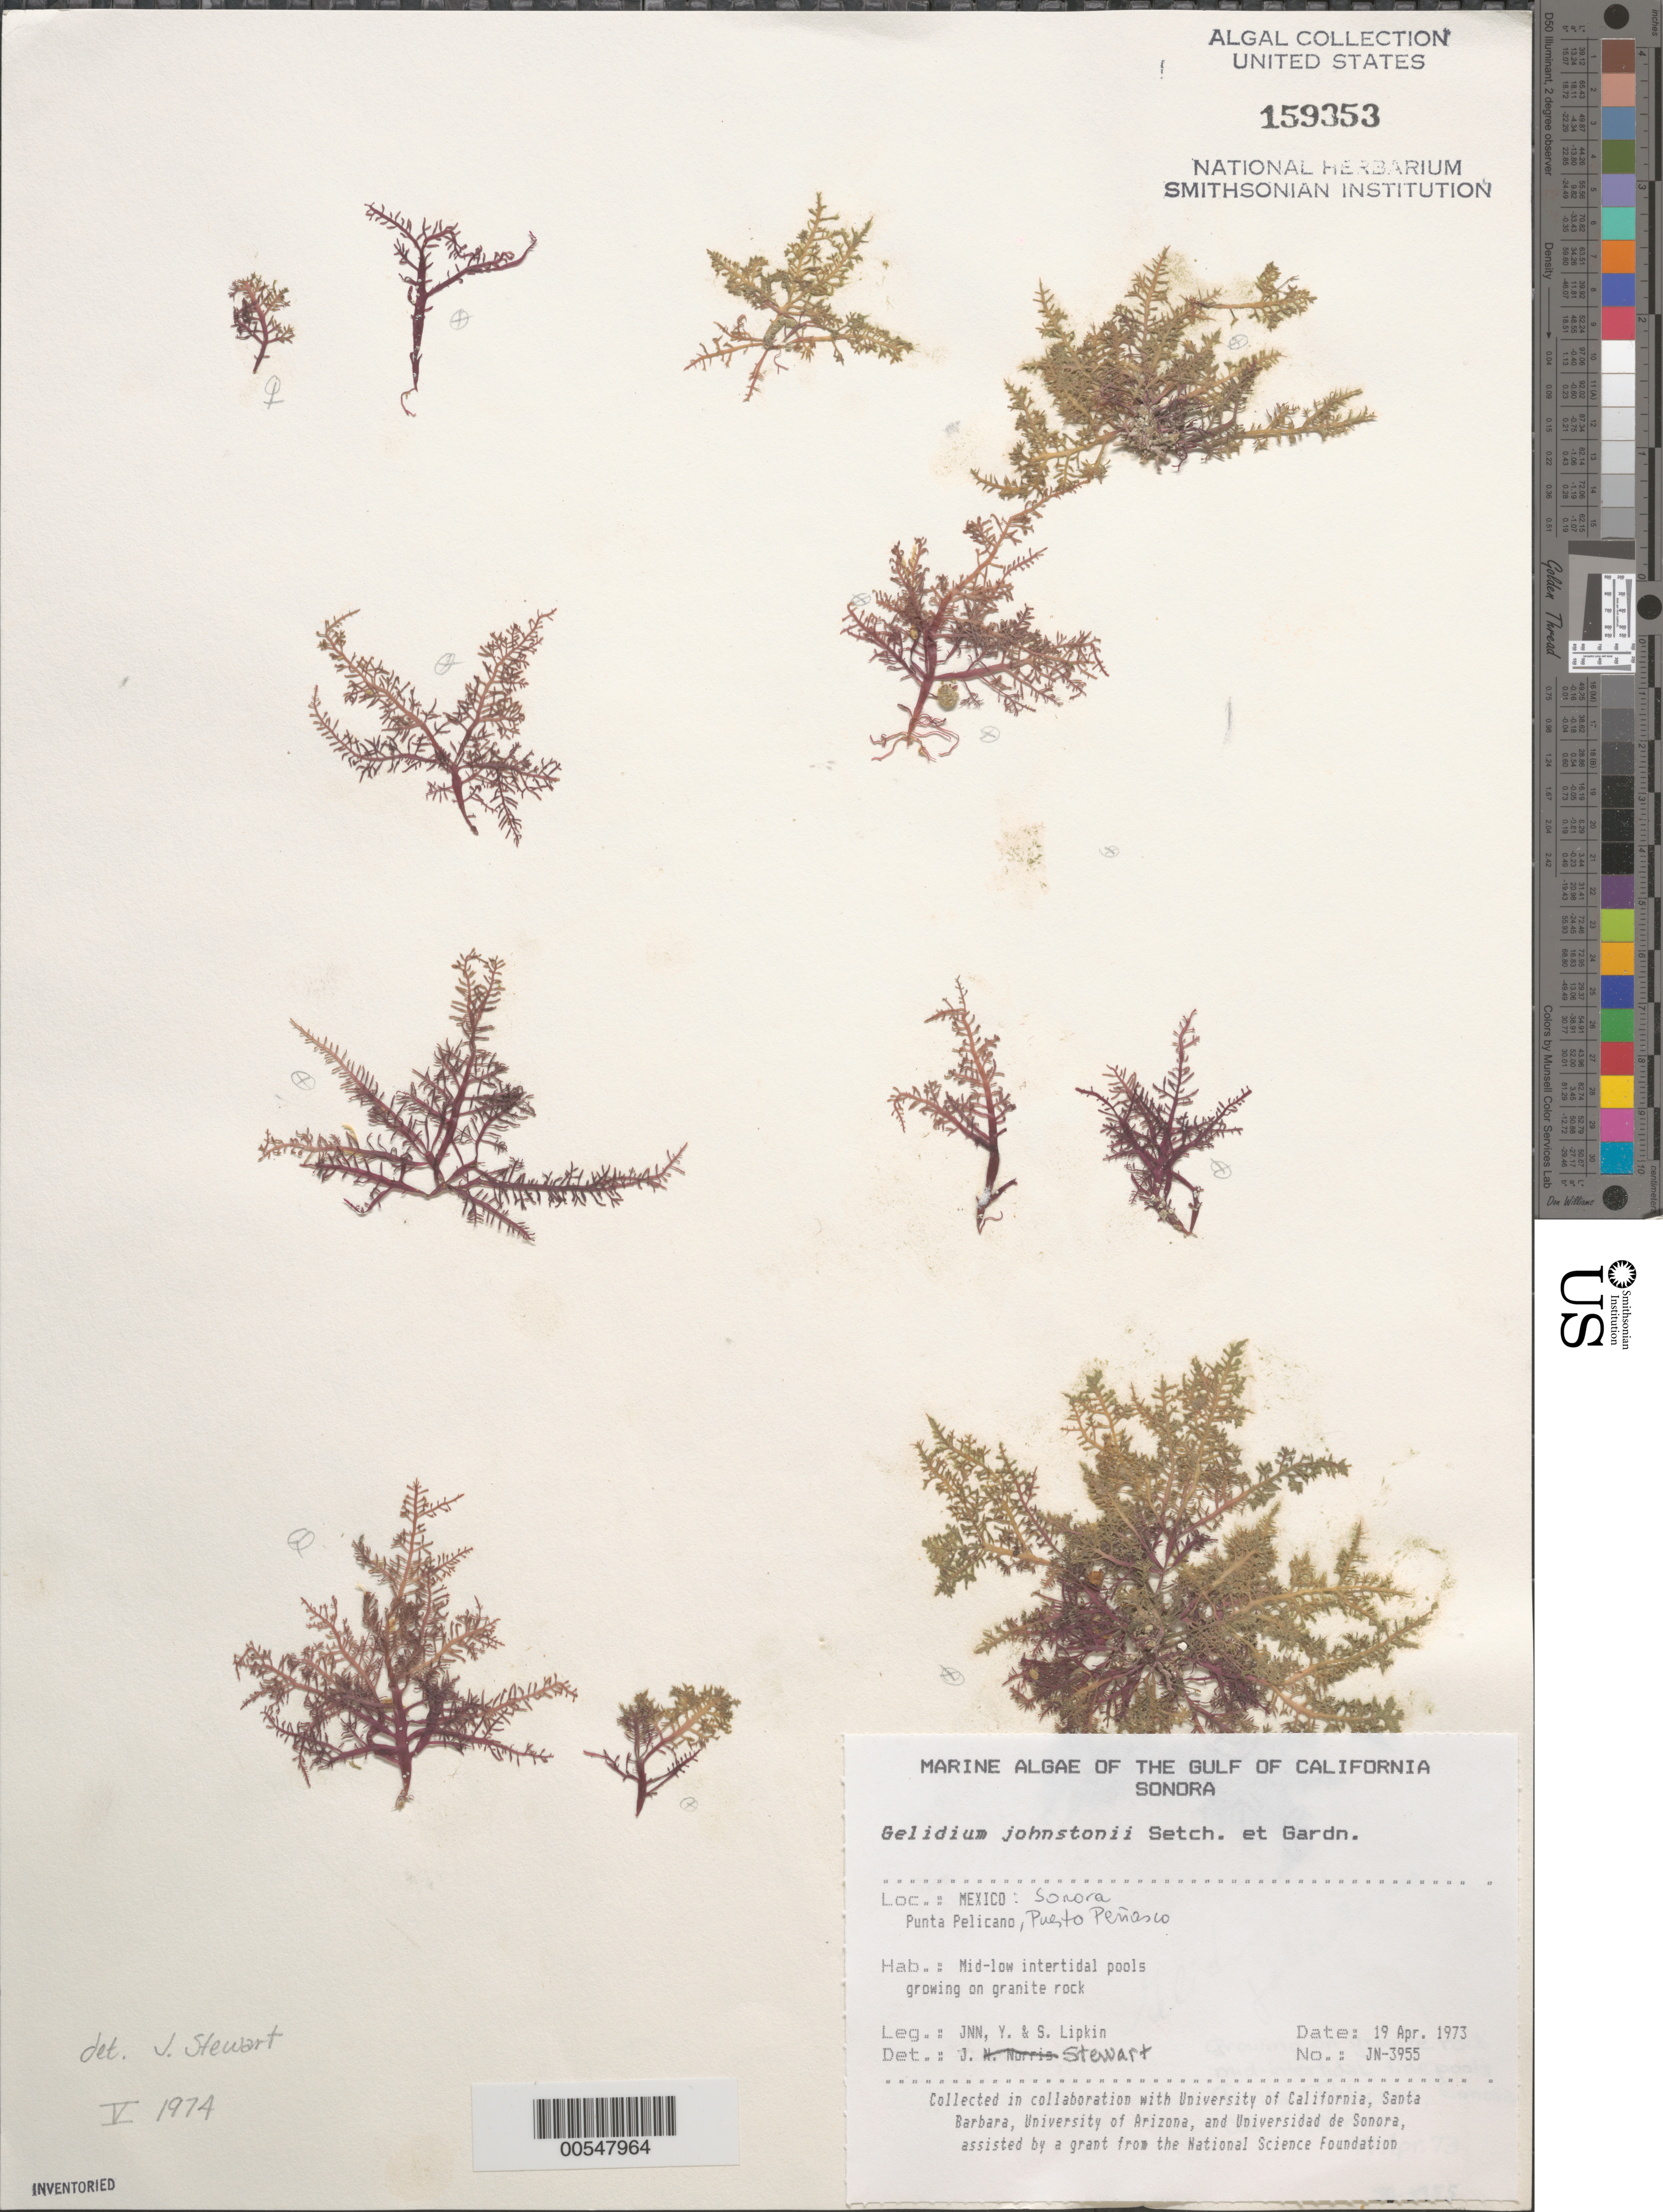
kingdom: Plantae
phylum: Rhodophyta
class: Florideophyceae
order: Gelidiales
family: Gelidiaceae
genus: Gelidium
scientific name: Gelidium johnstonii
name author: Setchell & N.L. Gardner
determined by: Stewart, J.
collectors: J. N. Norris, Y. Lipkin & S. Lipkin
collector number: JN-3955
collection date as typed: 19 Apr 1973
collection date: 1973-04-19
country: Mexico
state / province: Sonora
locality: Punta Pelicano, Puerto Penasco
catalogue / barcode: US 159353